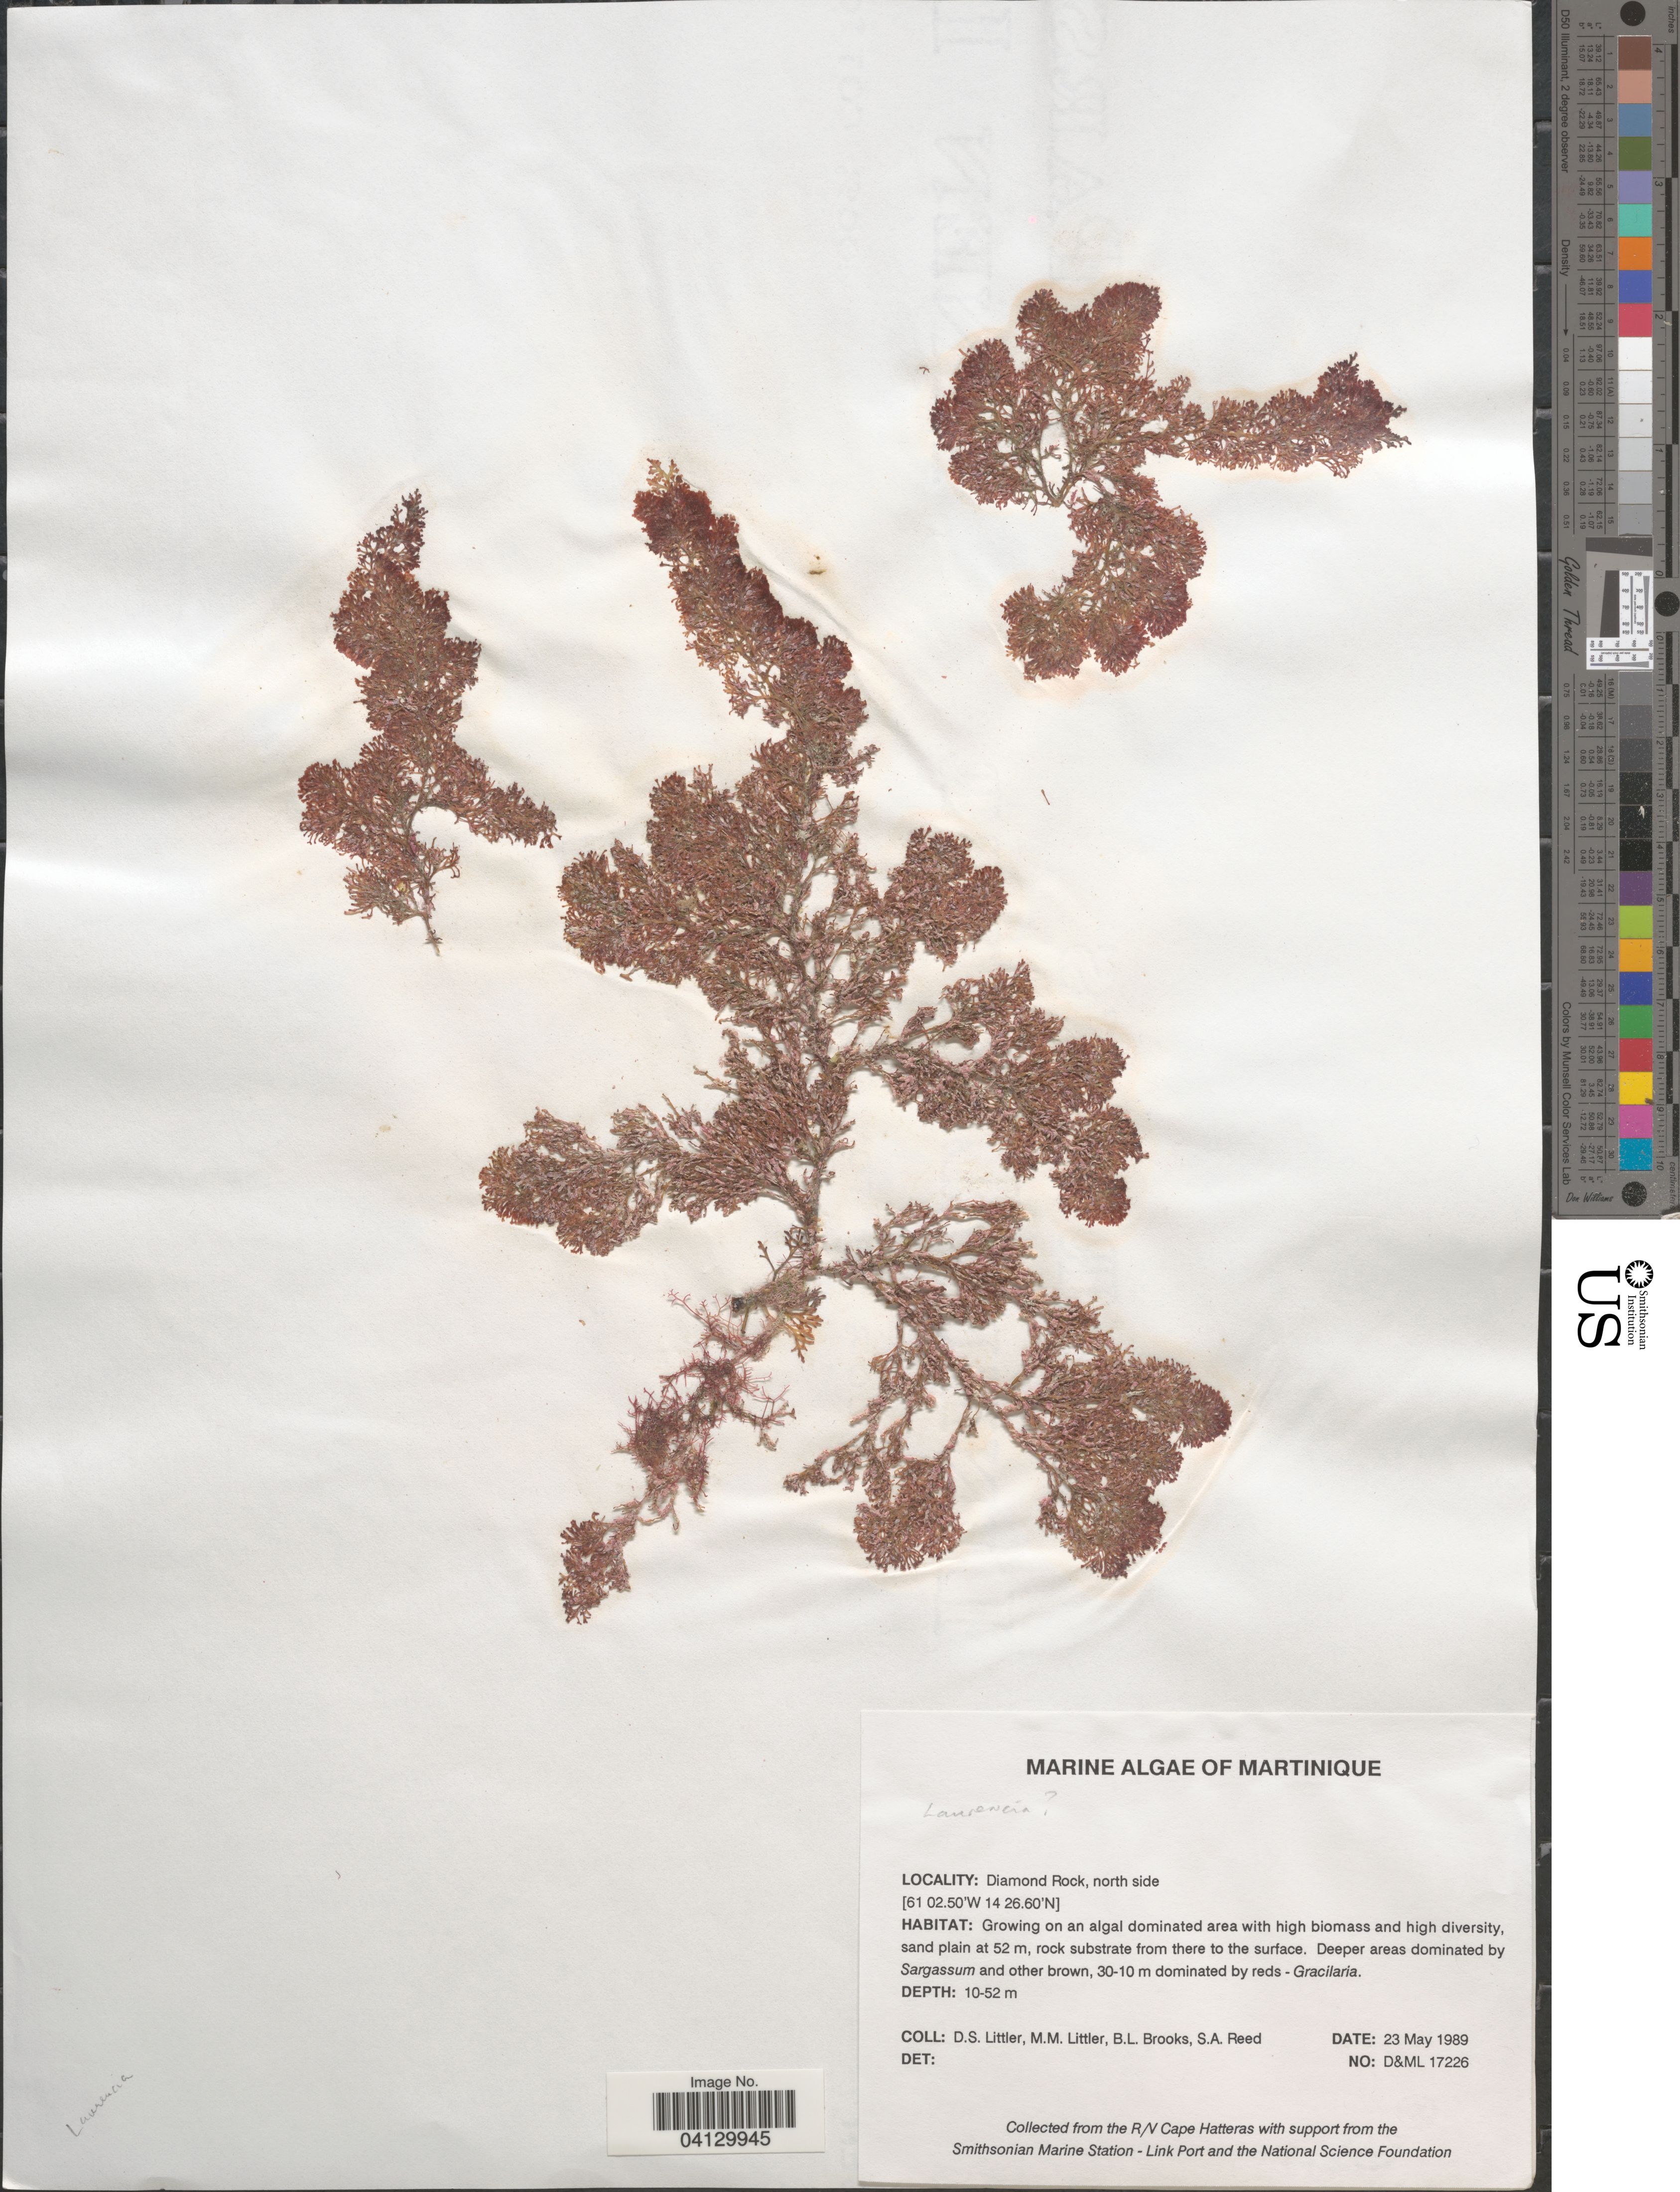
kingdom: Plantae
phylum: Rhodophyta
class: Florideophyceae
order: Ceramiales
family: Rhodomelaceae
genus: Laurencia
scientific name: Laurencia sp.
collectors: D. S. Littler, B. Brooks & S. Reed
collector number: D&ML17226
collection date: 1989-05-23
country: Martinique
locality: Diamond Rock, north side.